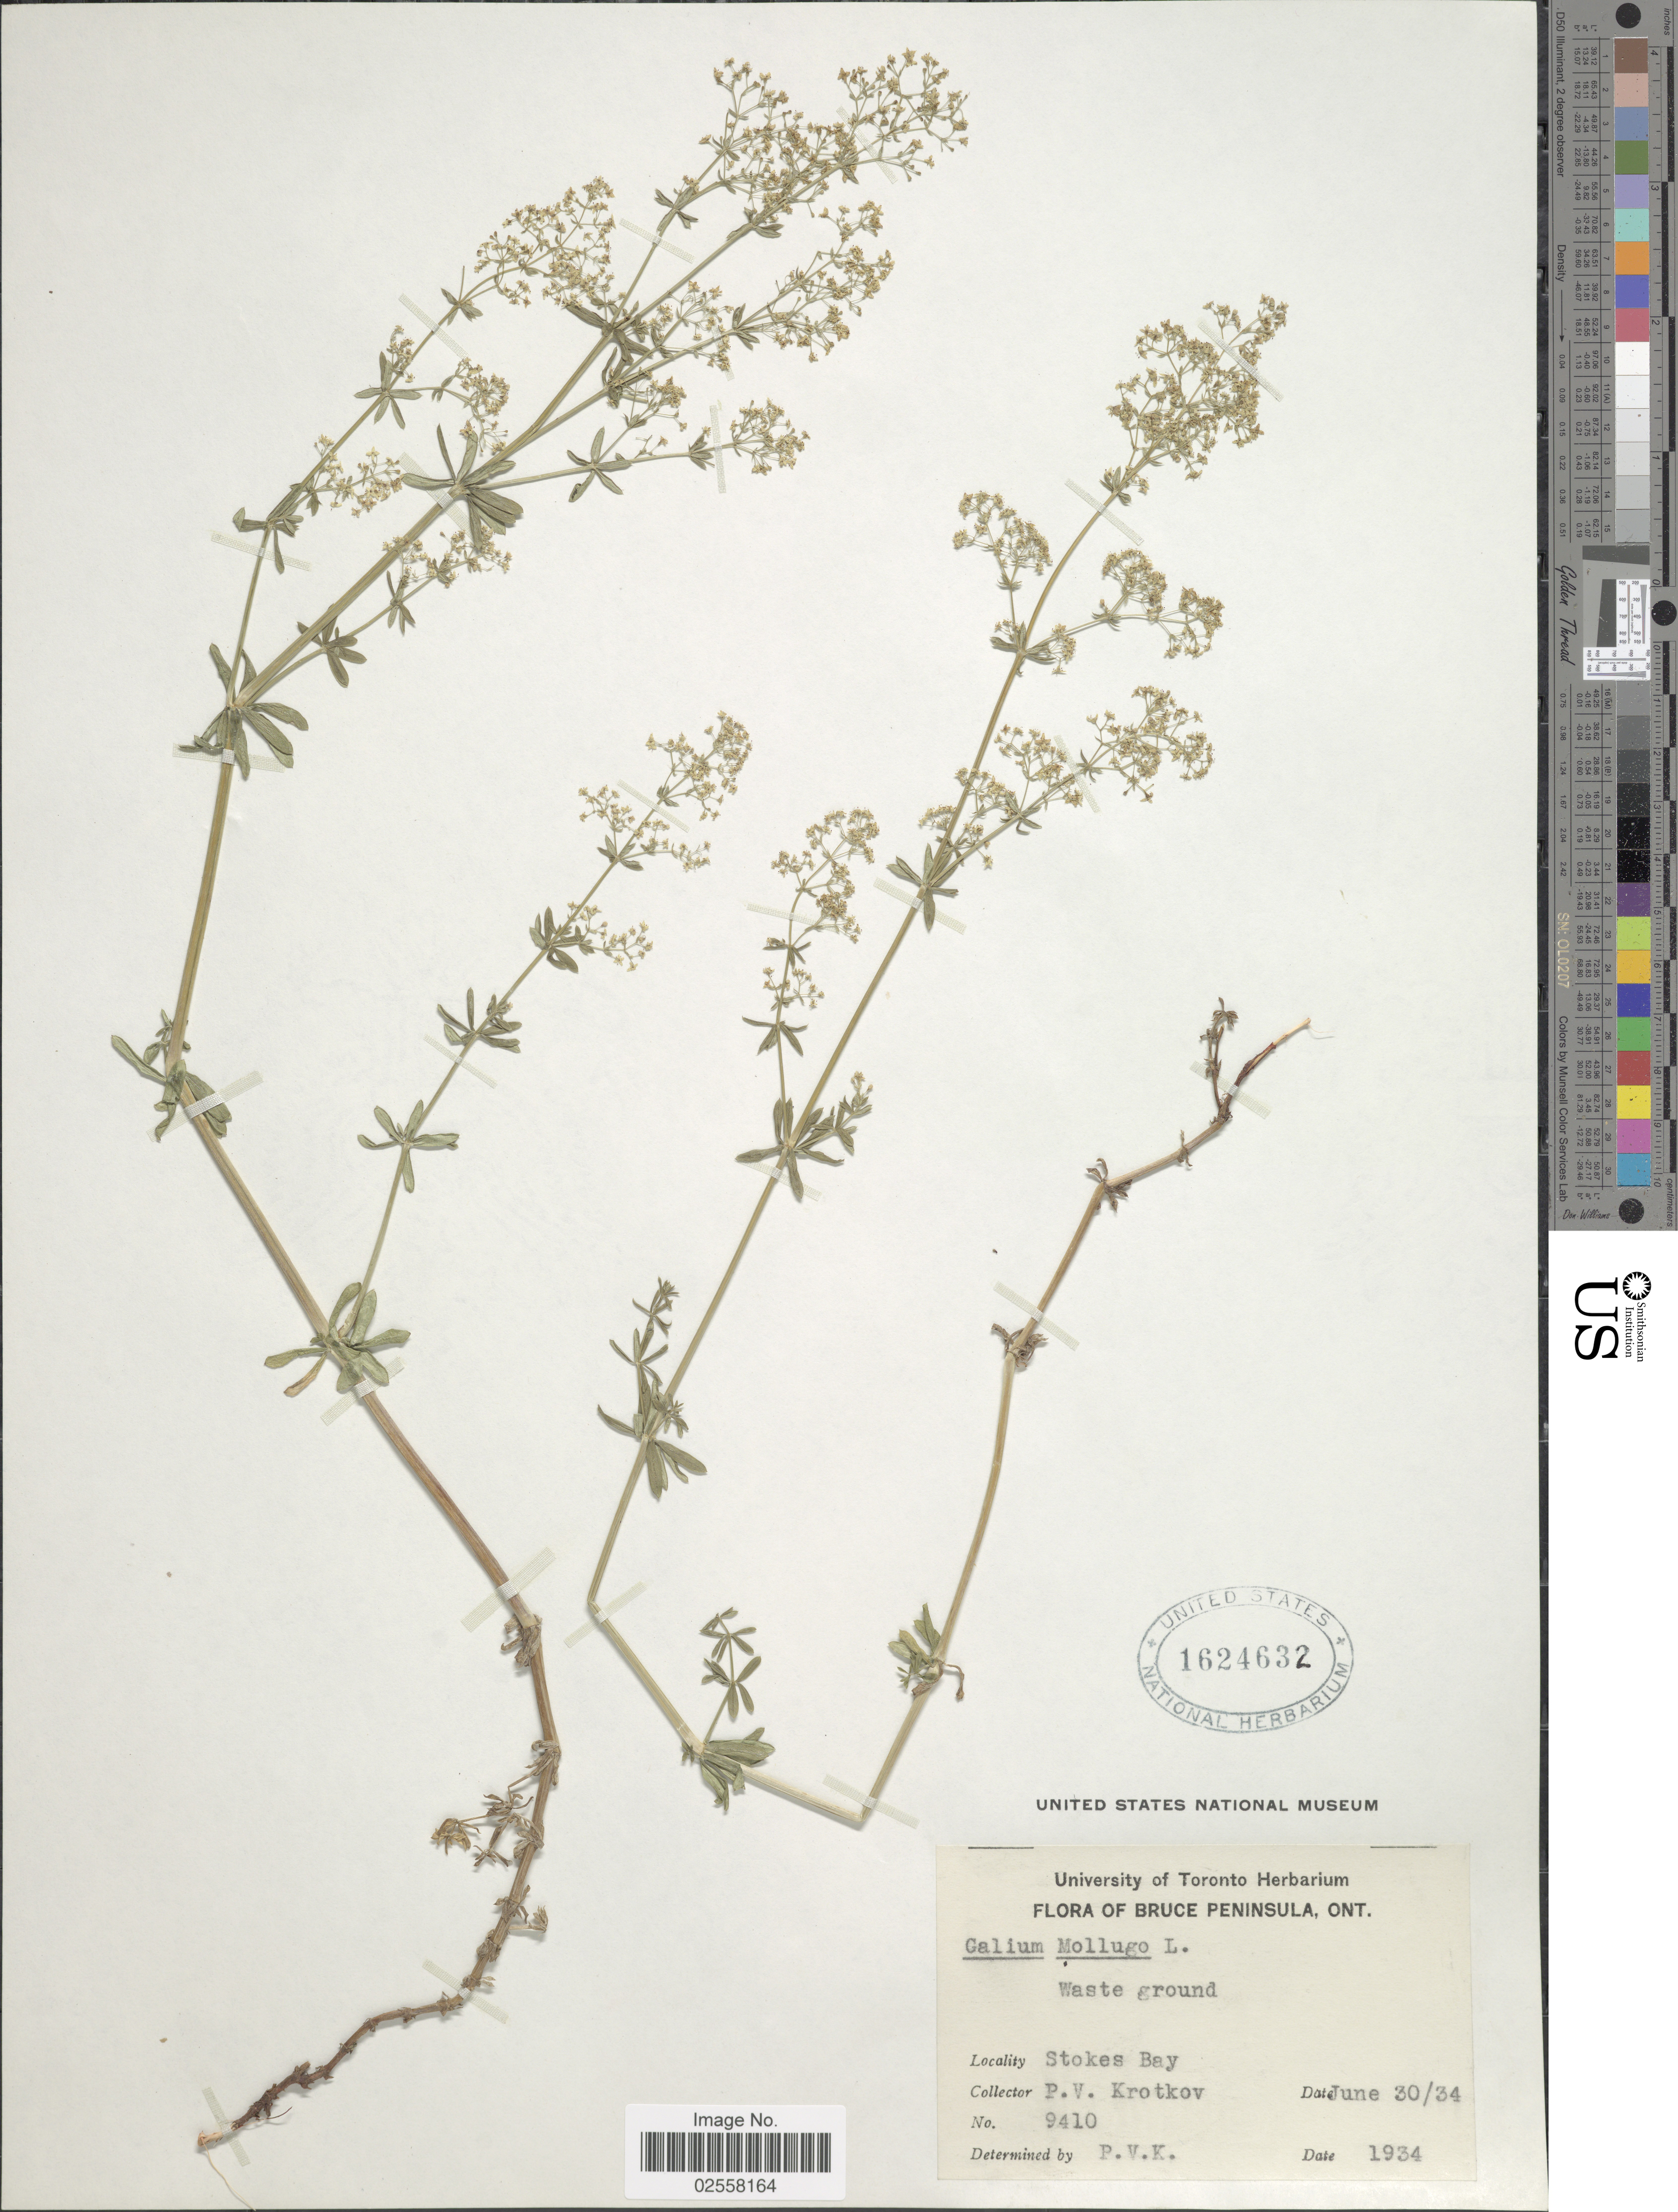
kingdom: Plantae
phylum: Tracheophyta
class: Magnoliopsida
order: Gentianales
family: Rubiaceae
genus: Galium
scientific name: Galium mollugo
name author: L.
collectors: P. V. Krotkov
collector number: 9410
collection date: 1934-06-30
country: Canada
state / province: Ontario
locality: Bruce Peninsula, Stokes Bay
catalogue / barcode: US 1624632